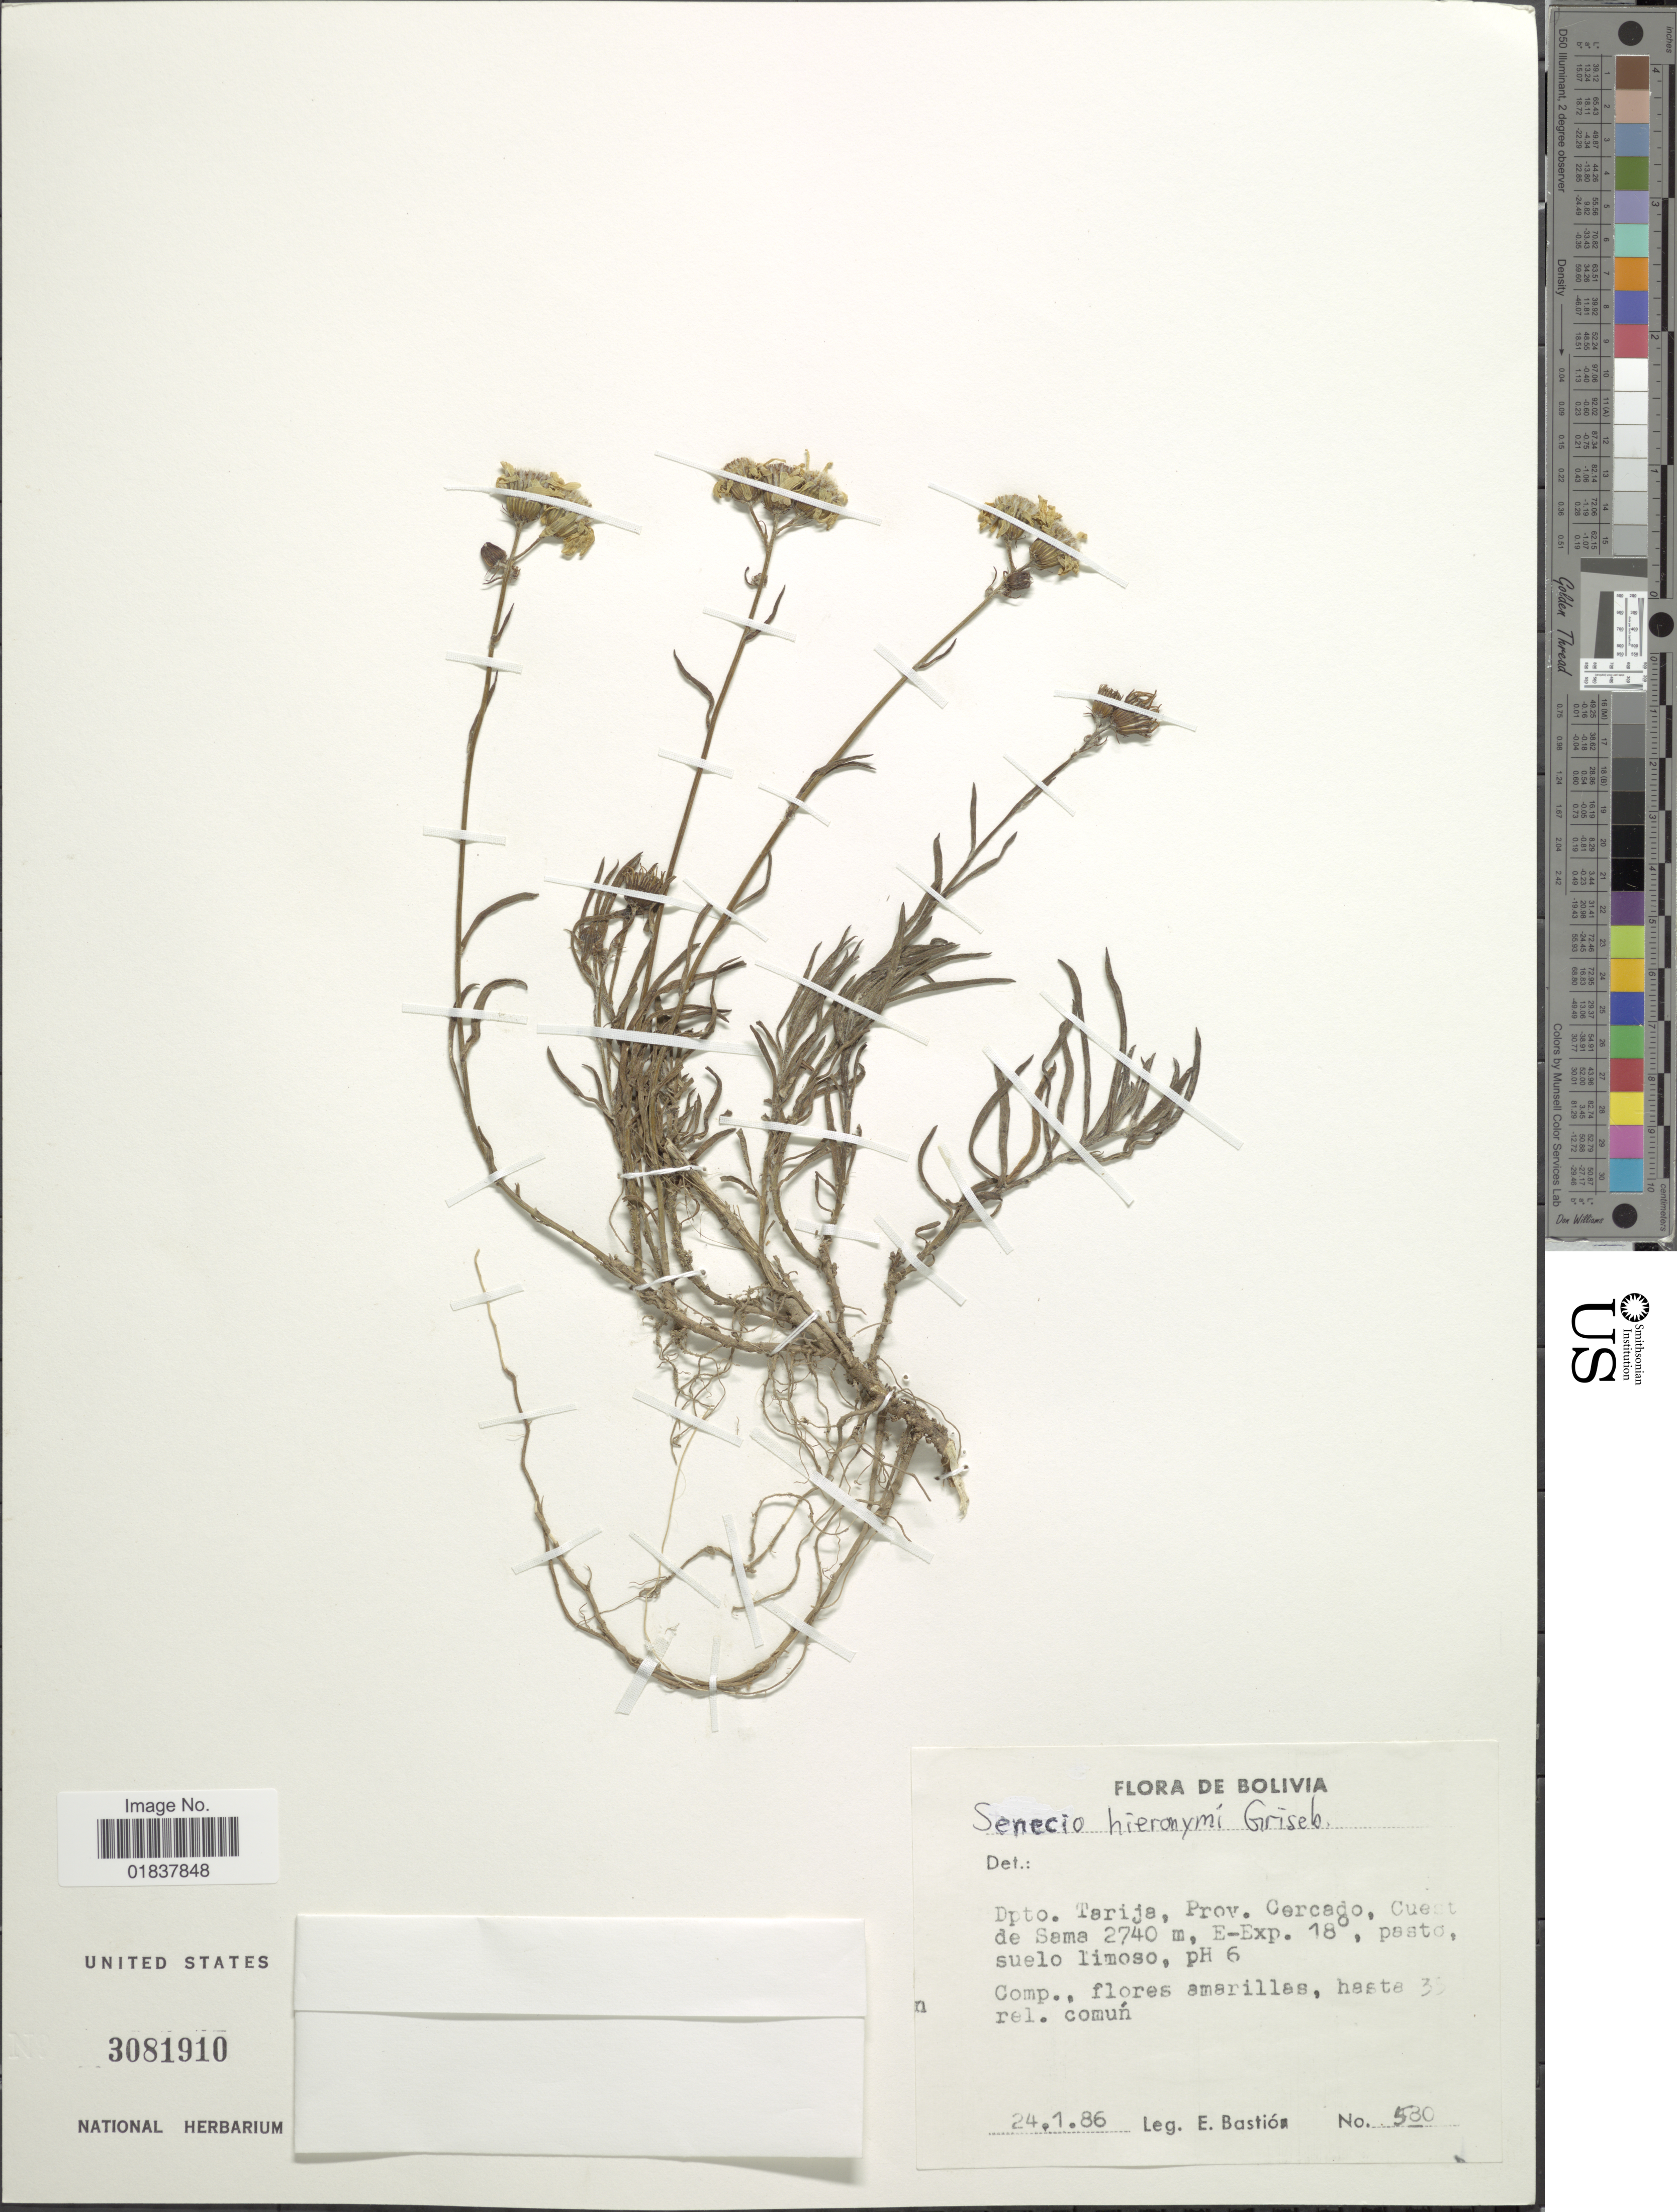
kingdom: Plantae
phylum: Tracheophyta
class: Magnoliopsida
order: Asterales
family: Asteraceae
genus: Senecio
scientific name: Senecio hieronymi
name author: Griseb.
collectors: E. Bastion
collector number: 580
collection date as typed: Transcribed d/m/y: 24/1/86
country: Bolivia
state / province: Tarija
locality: Prov. Cercado, Cuesta de Sama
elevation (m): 2740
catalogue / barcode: US 3081910